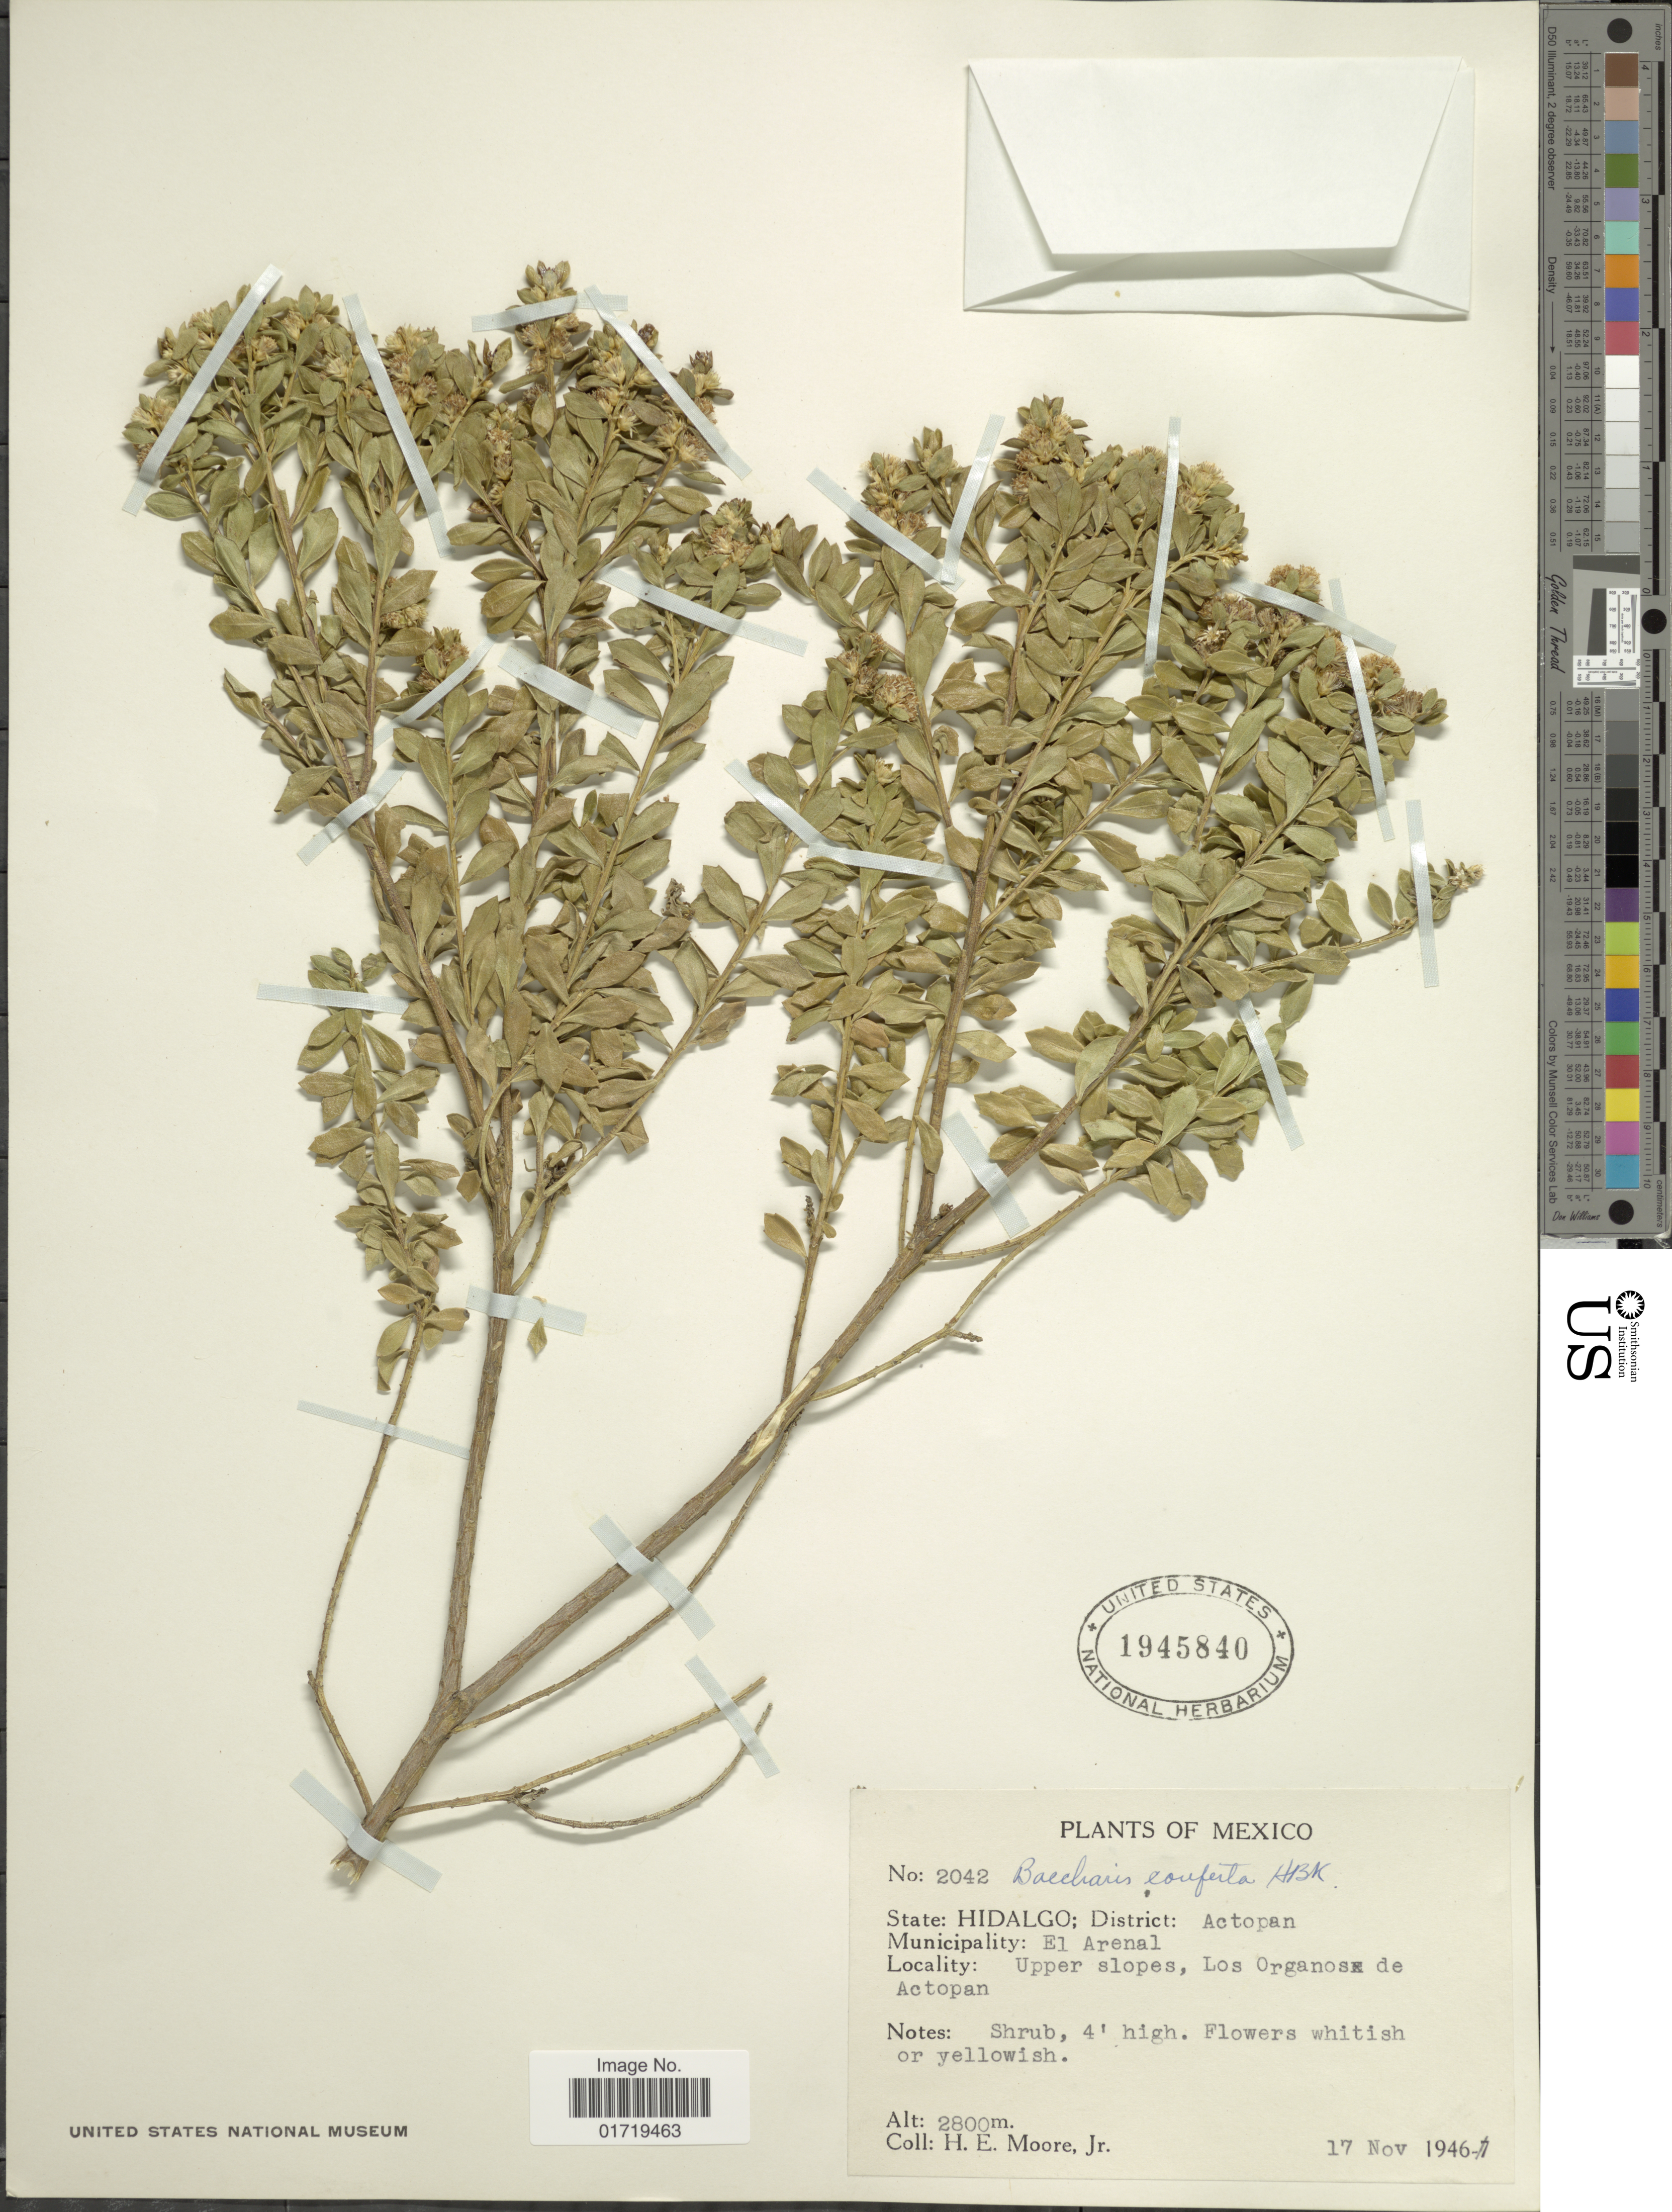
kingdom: Plantae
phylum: Tracheophyta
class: Magnoliopsida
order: Asterales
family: Asteraceae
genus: Baccharis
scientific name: Baccharis conferta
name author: Kunth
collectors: H. Moore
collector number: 2042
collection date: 1946-11-17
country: Mexico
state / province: Hidalgo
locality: State: Hidalgo; District: Actopan, Municipality: El Arenal, Upper slopes, Los Organos de Actopan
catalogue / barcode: US 1945840